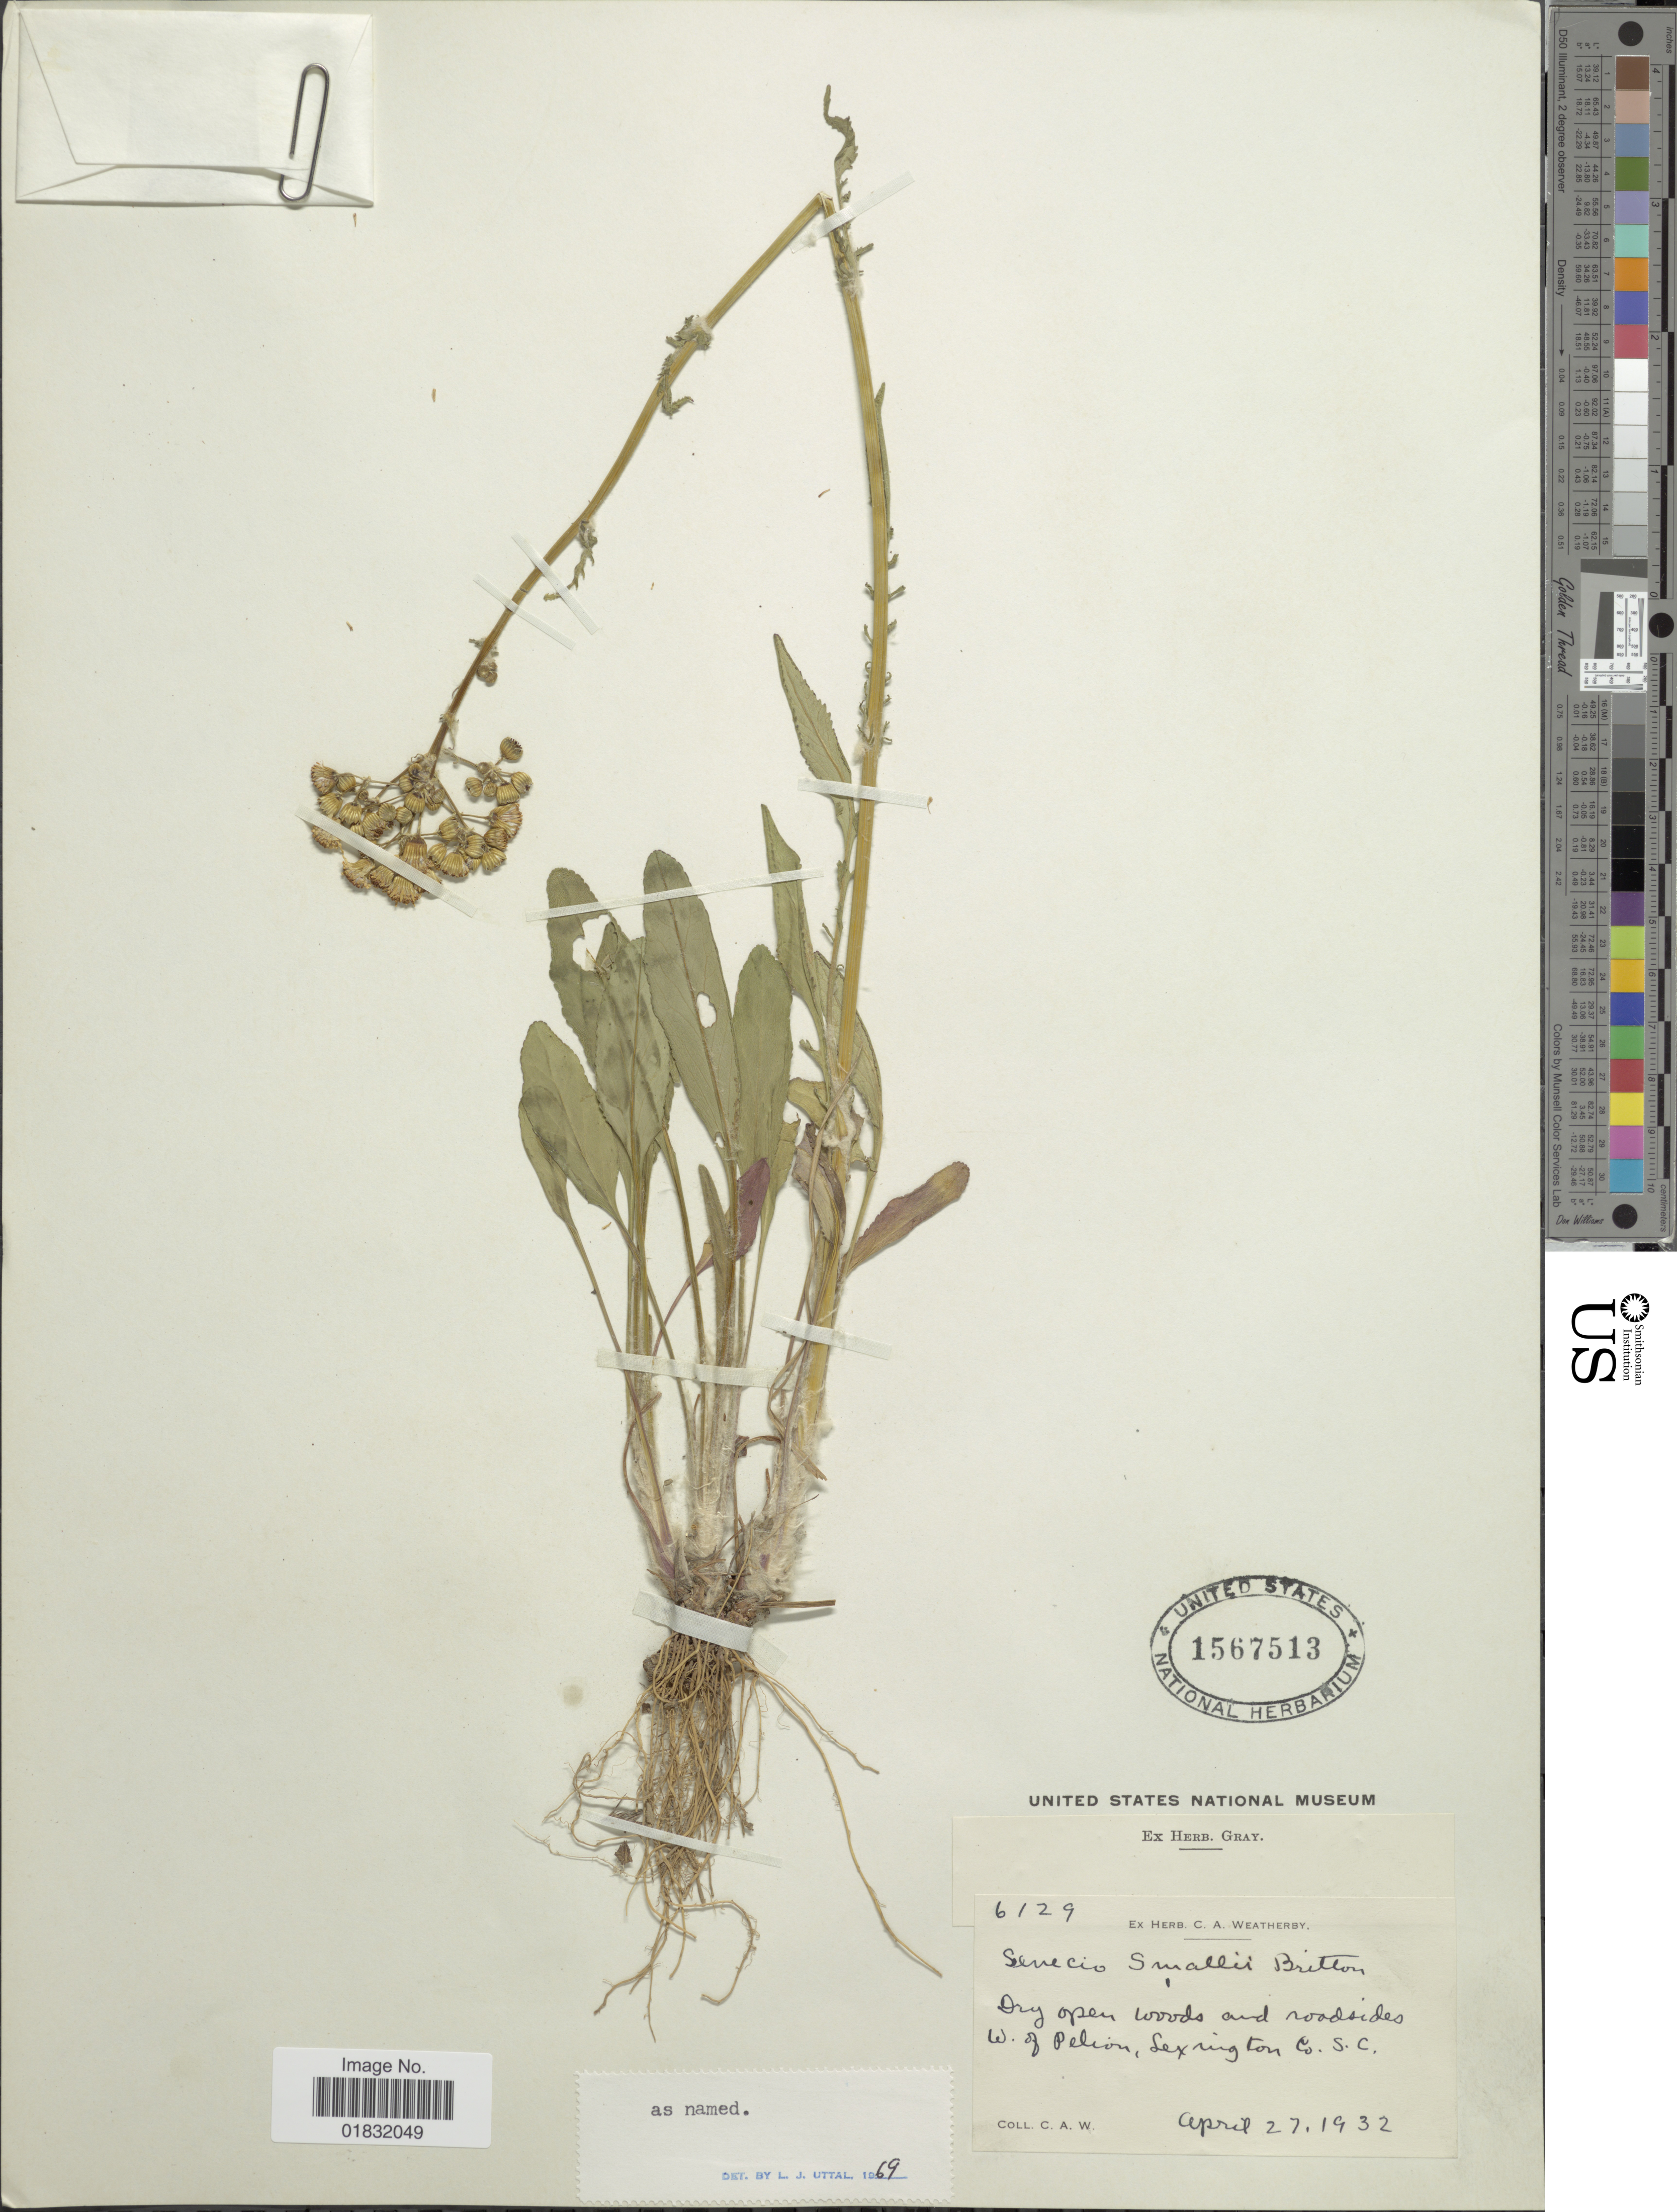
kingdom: Plantae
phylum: Tracheophyta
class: Magnoliopsida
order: Asterales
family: Asteraceae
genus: Packera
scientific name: Packera smallii Britton comb ined.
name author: Britton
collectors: C. A. Weatherby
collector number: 6129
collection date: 1932-04-27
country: United States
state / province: South Carolina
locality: Dry open woods and roadsides W of Pelion, Lexington Co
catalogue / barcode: US 1567513